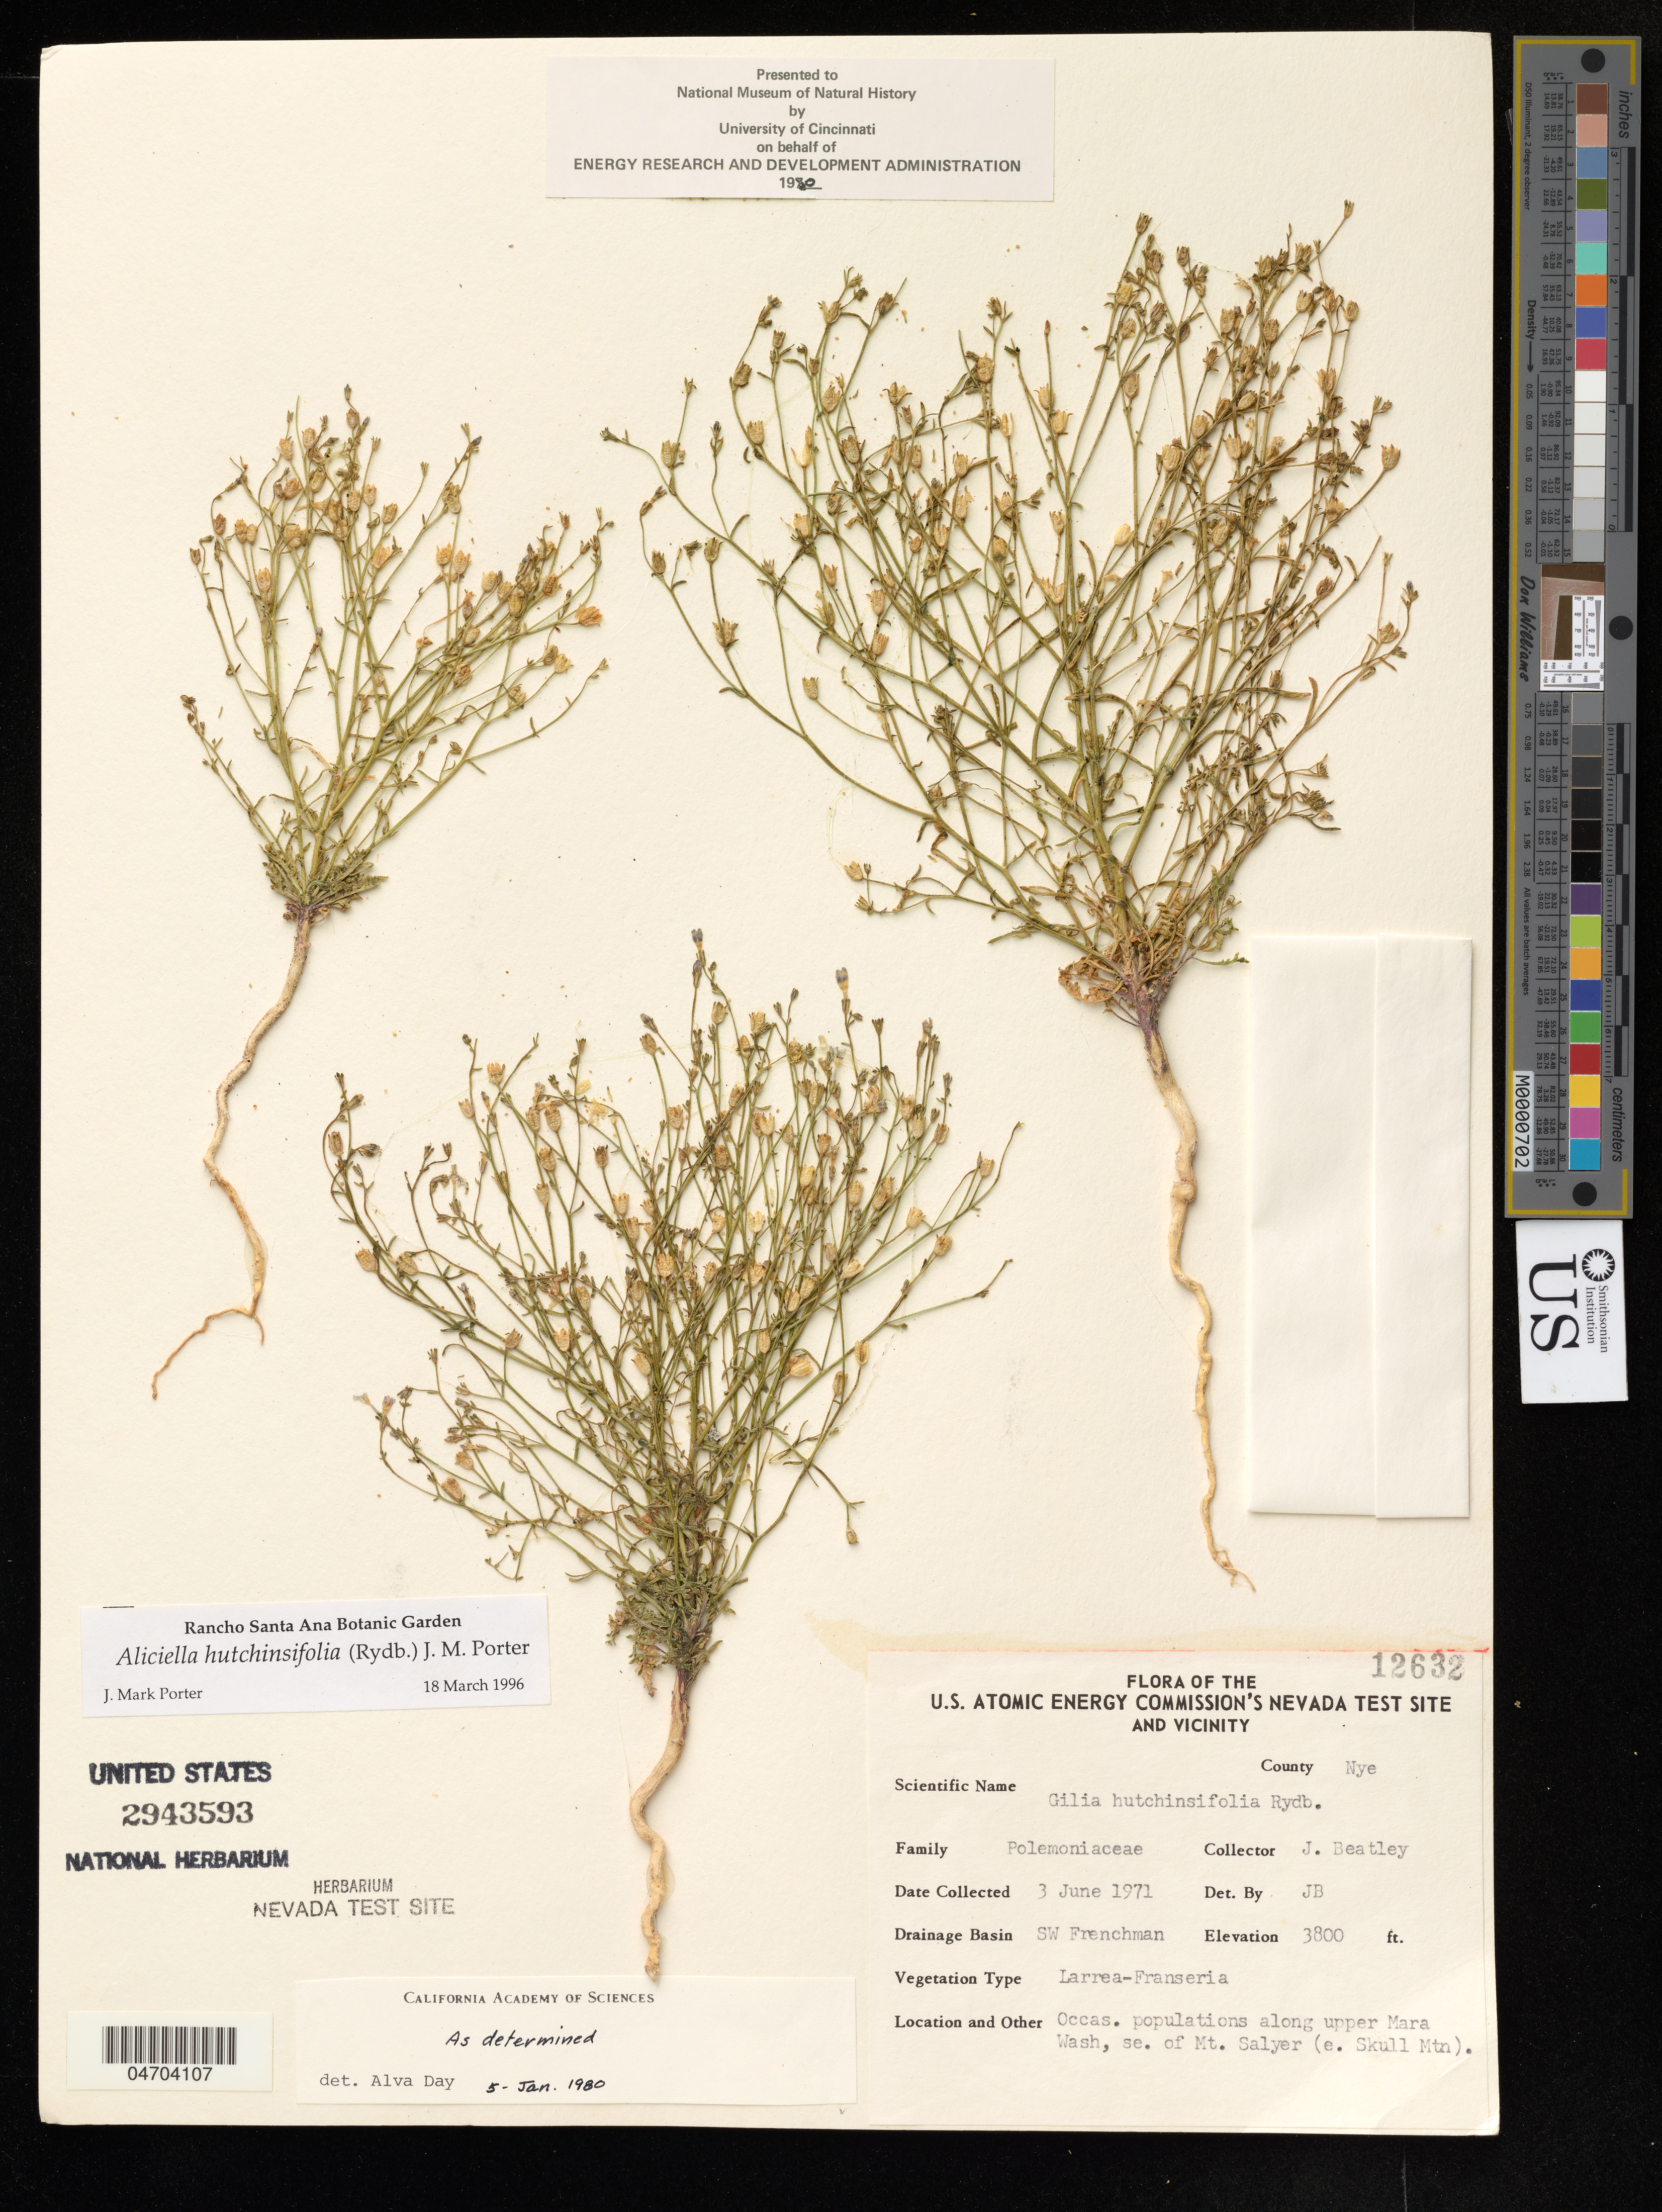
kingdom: Plantae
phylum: Tracheophyta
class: Magnoliopsida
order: Ericales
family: Polemoniaceae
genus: Aliciella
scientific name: Aliciella hutchinsifolia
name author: (Rydb.) J.M. Porter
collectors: J. Beatley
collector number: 12632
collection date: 1971-06-03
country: United States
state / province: Nevada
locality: Nye, along upper Mara Wash, se. of MT. Salyer (e. Skull Mtn).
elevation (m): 1158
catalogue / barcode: US 2943593